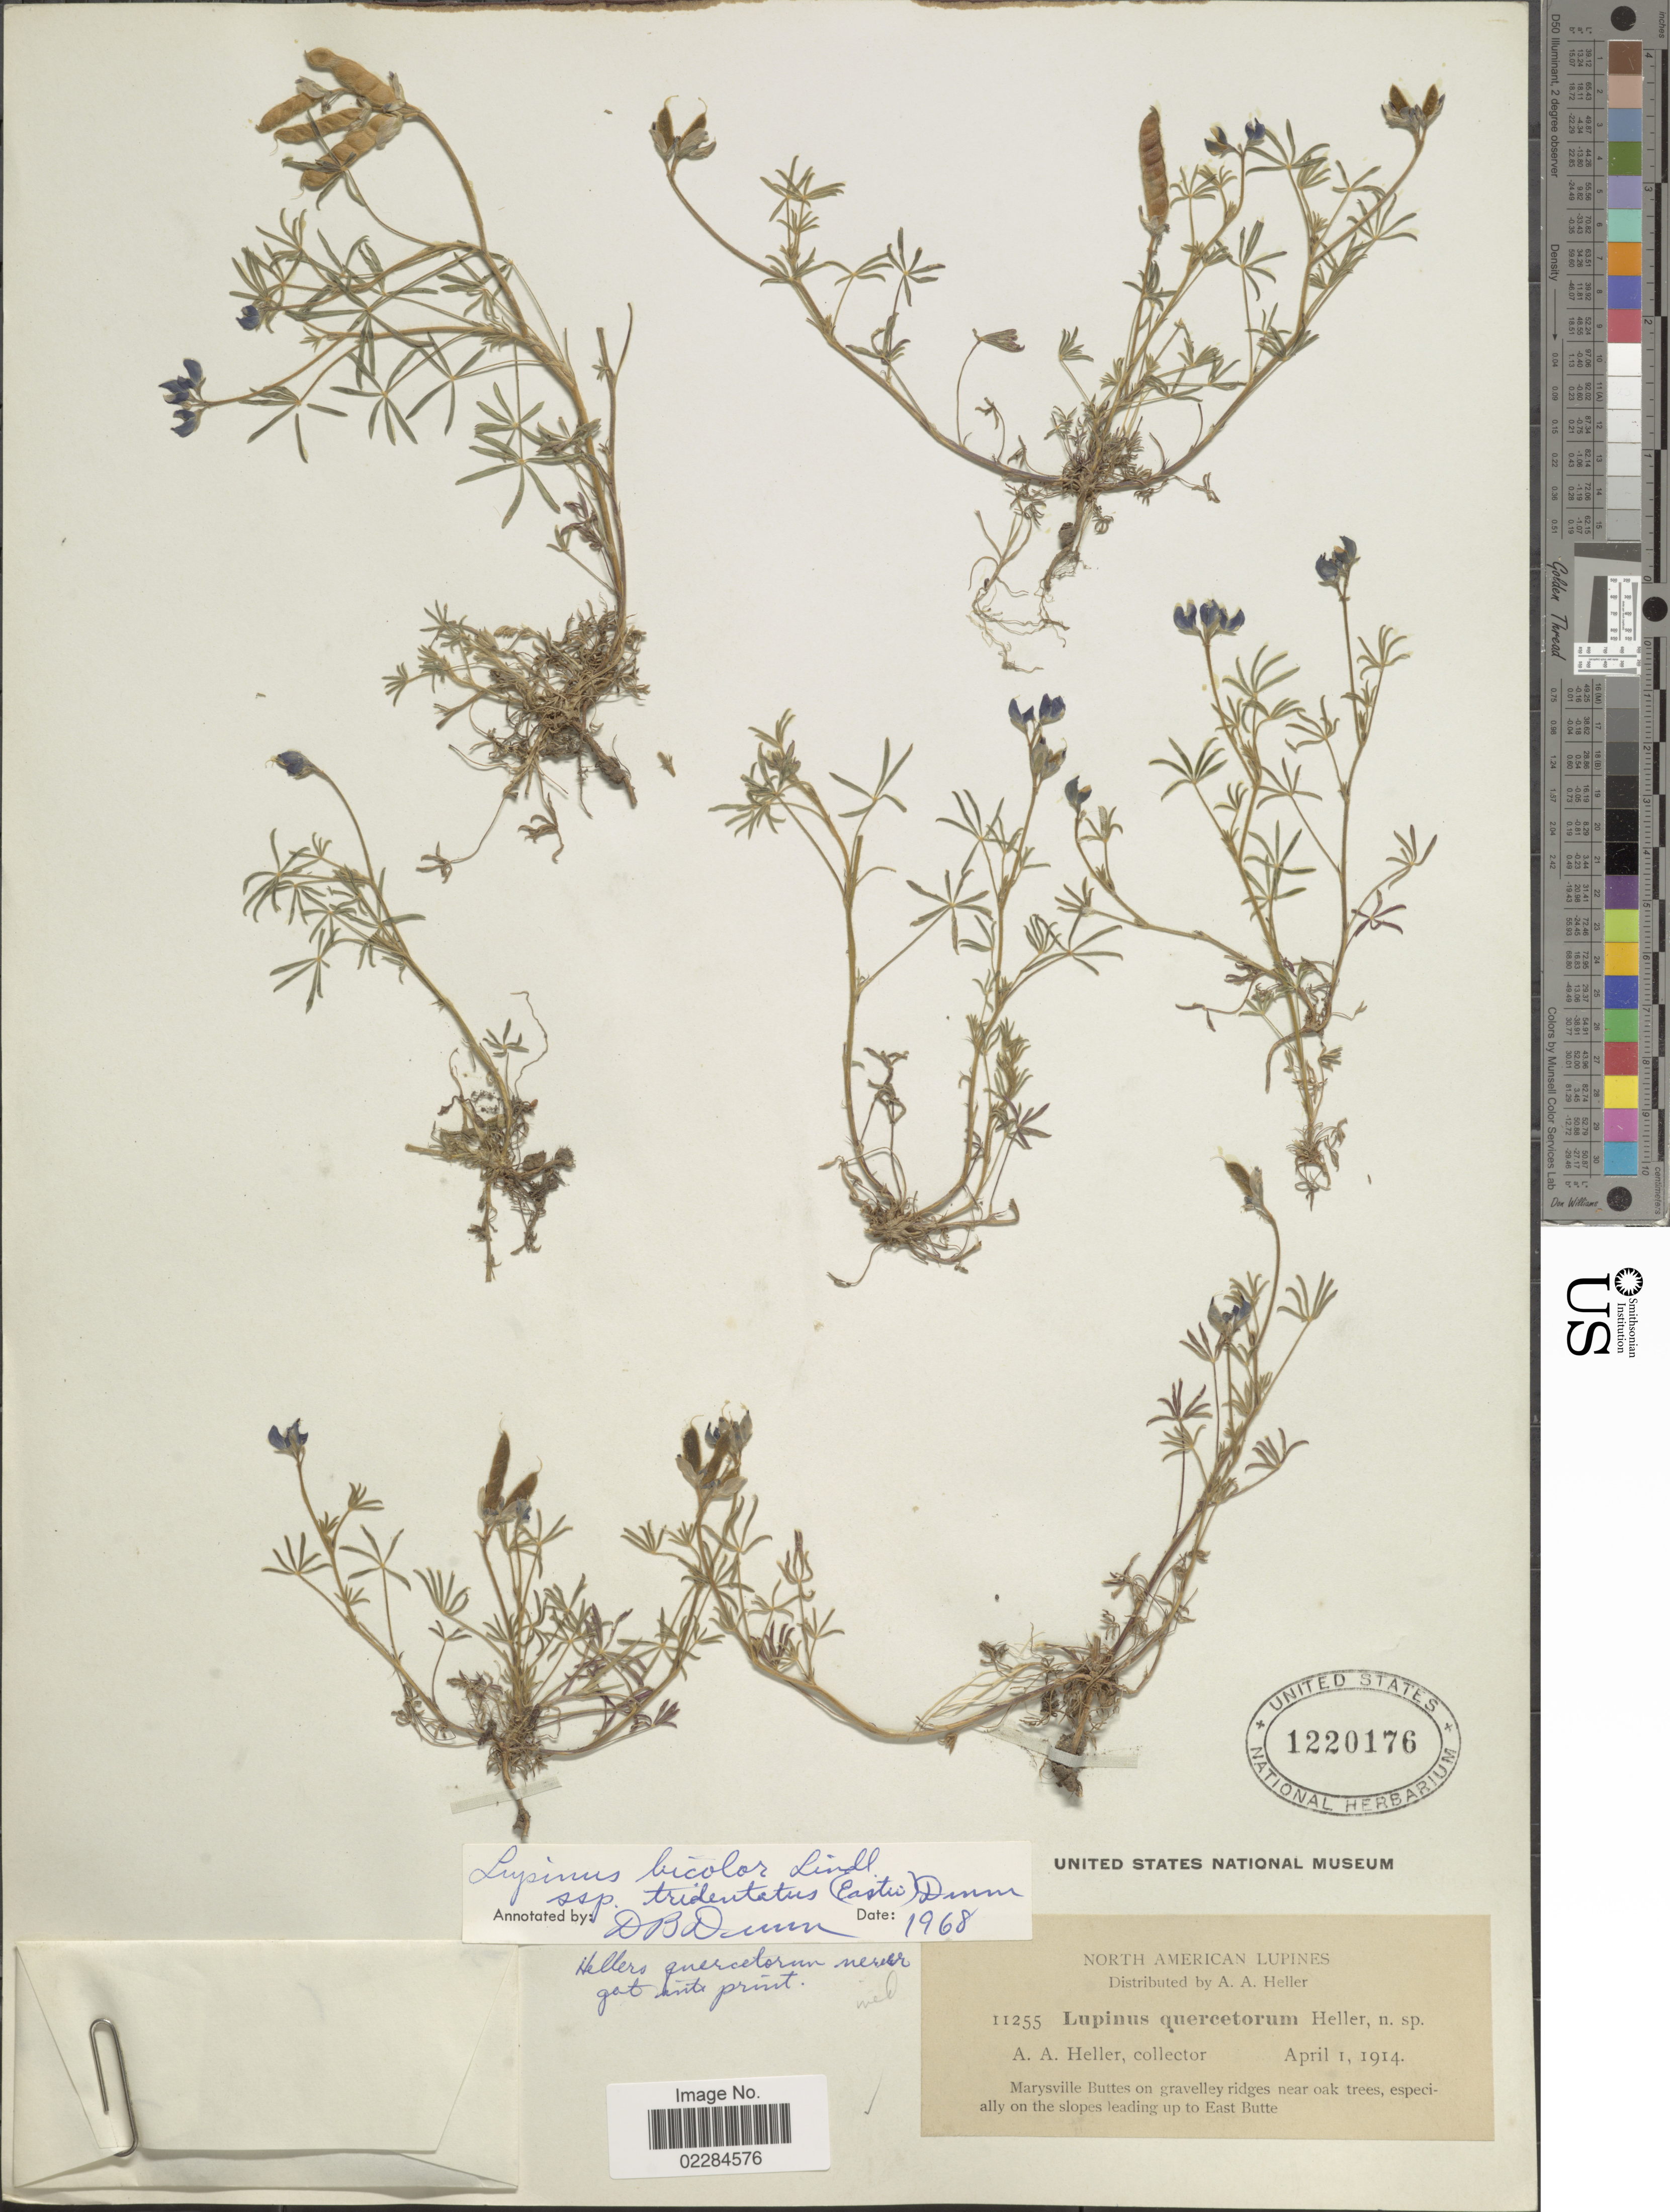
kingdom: Plantae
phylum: Tracheophyta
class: Magnoliopsida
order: Fabales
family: Fabaceae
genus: Lupinus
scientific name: Lupinus bicolor var. tridentatus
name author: Lindl.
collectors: A. A. Heller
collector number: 11255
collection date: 1914-04-01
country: United States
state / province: California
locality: Marysville Buttes on gravelley ridges near oak trees, especially on the slopes leading up to East Butte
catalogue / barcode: US 1220176